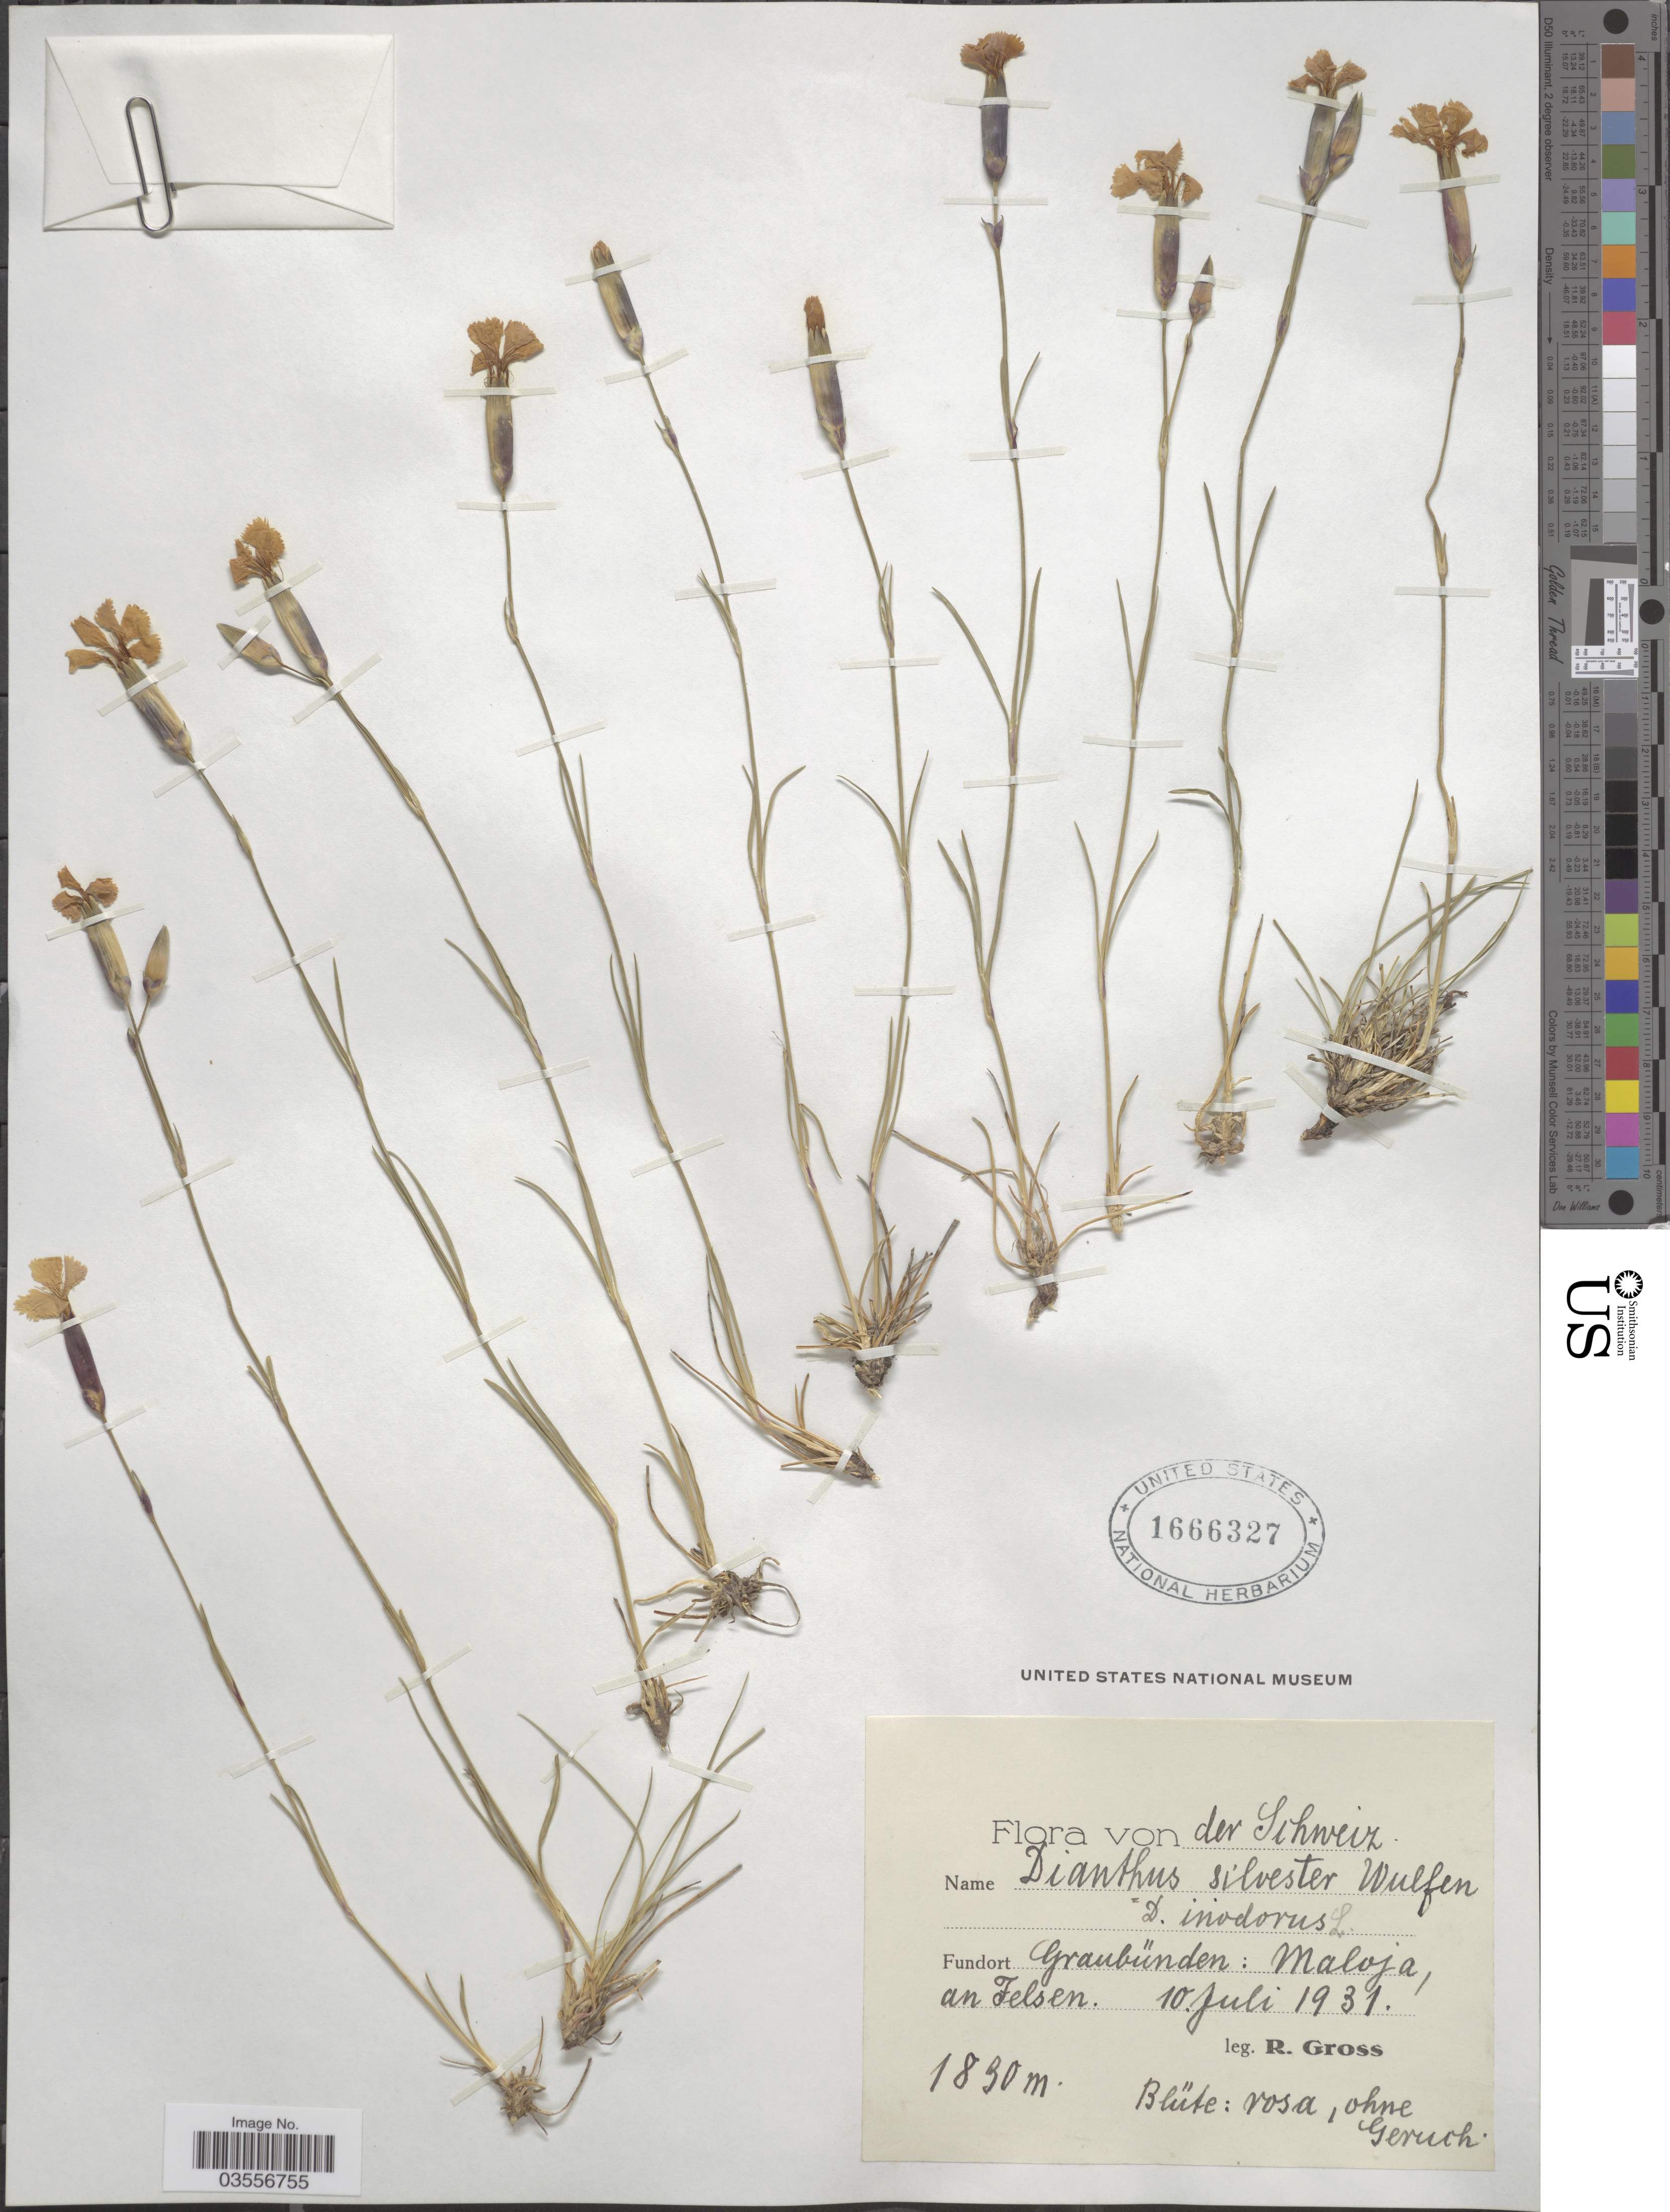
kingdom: Plantae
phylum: Tracheophyta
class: Magnoliopsida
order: Caryophyllales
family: Caryophyllaceae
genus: Dianthus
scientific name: Dianthus sylvestris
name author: Wulfen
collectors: R. Gross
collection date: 1931-07-10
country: Switzerland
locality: Schweiz. Graubünden: Maloja, an Felsen.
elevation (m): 1830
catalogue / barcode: US 1666327